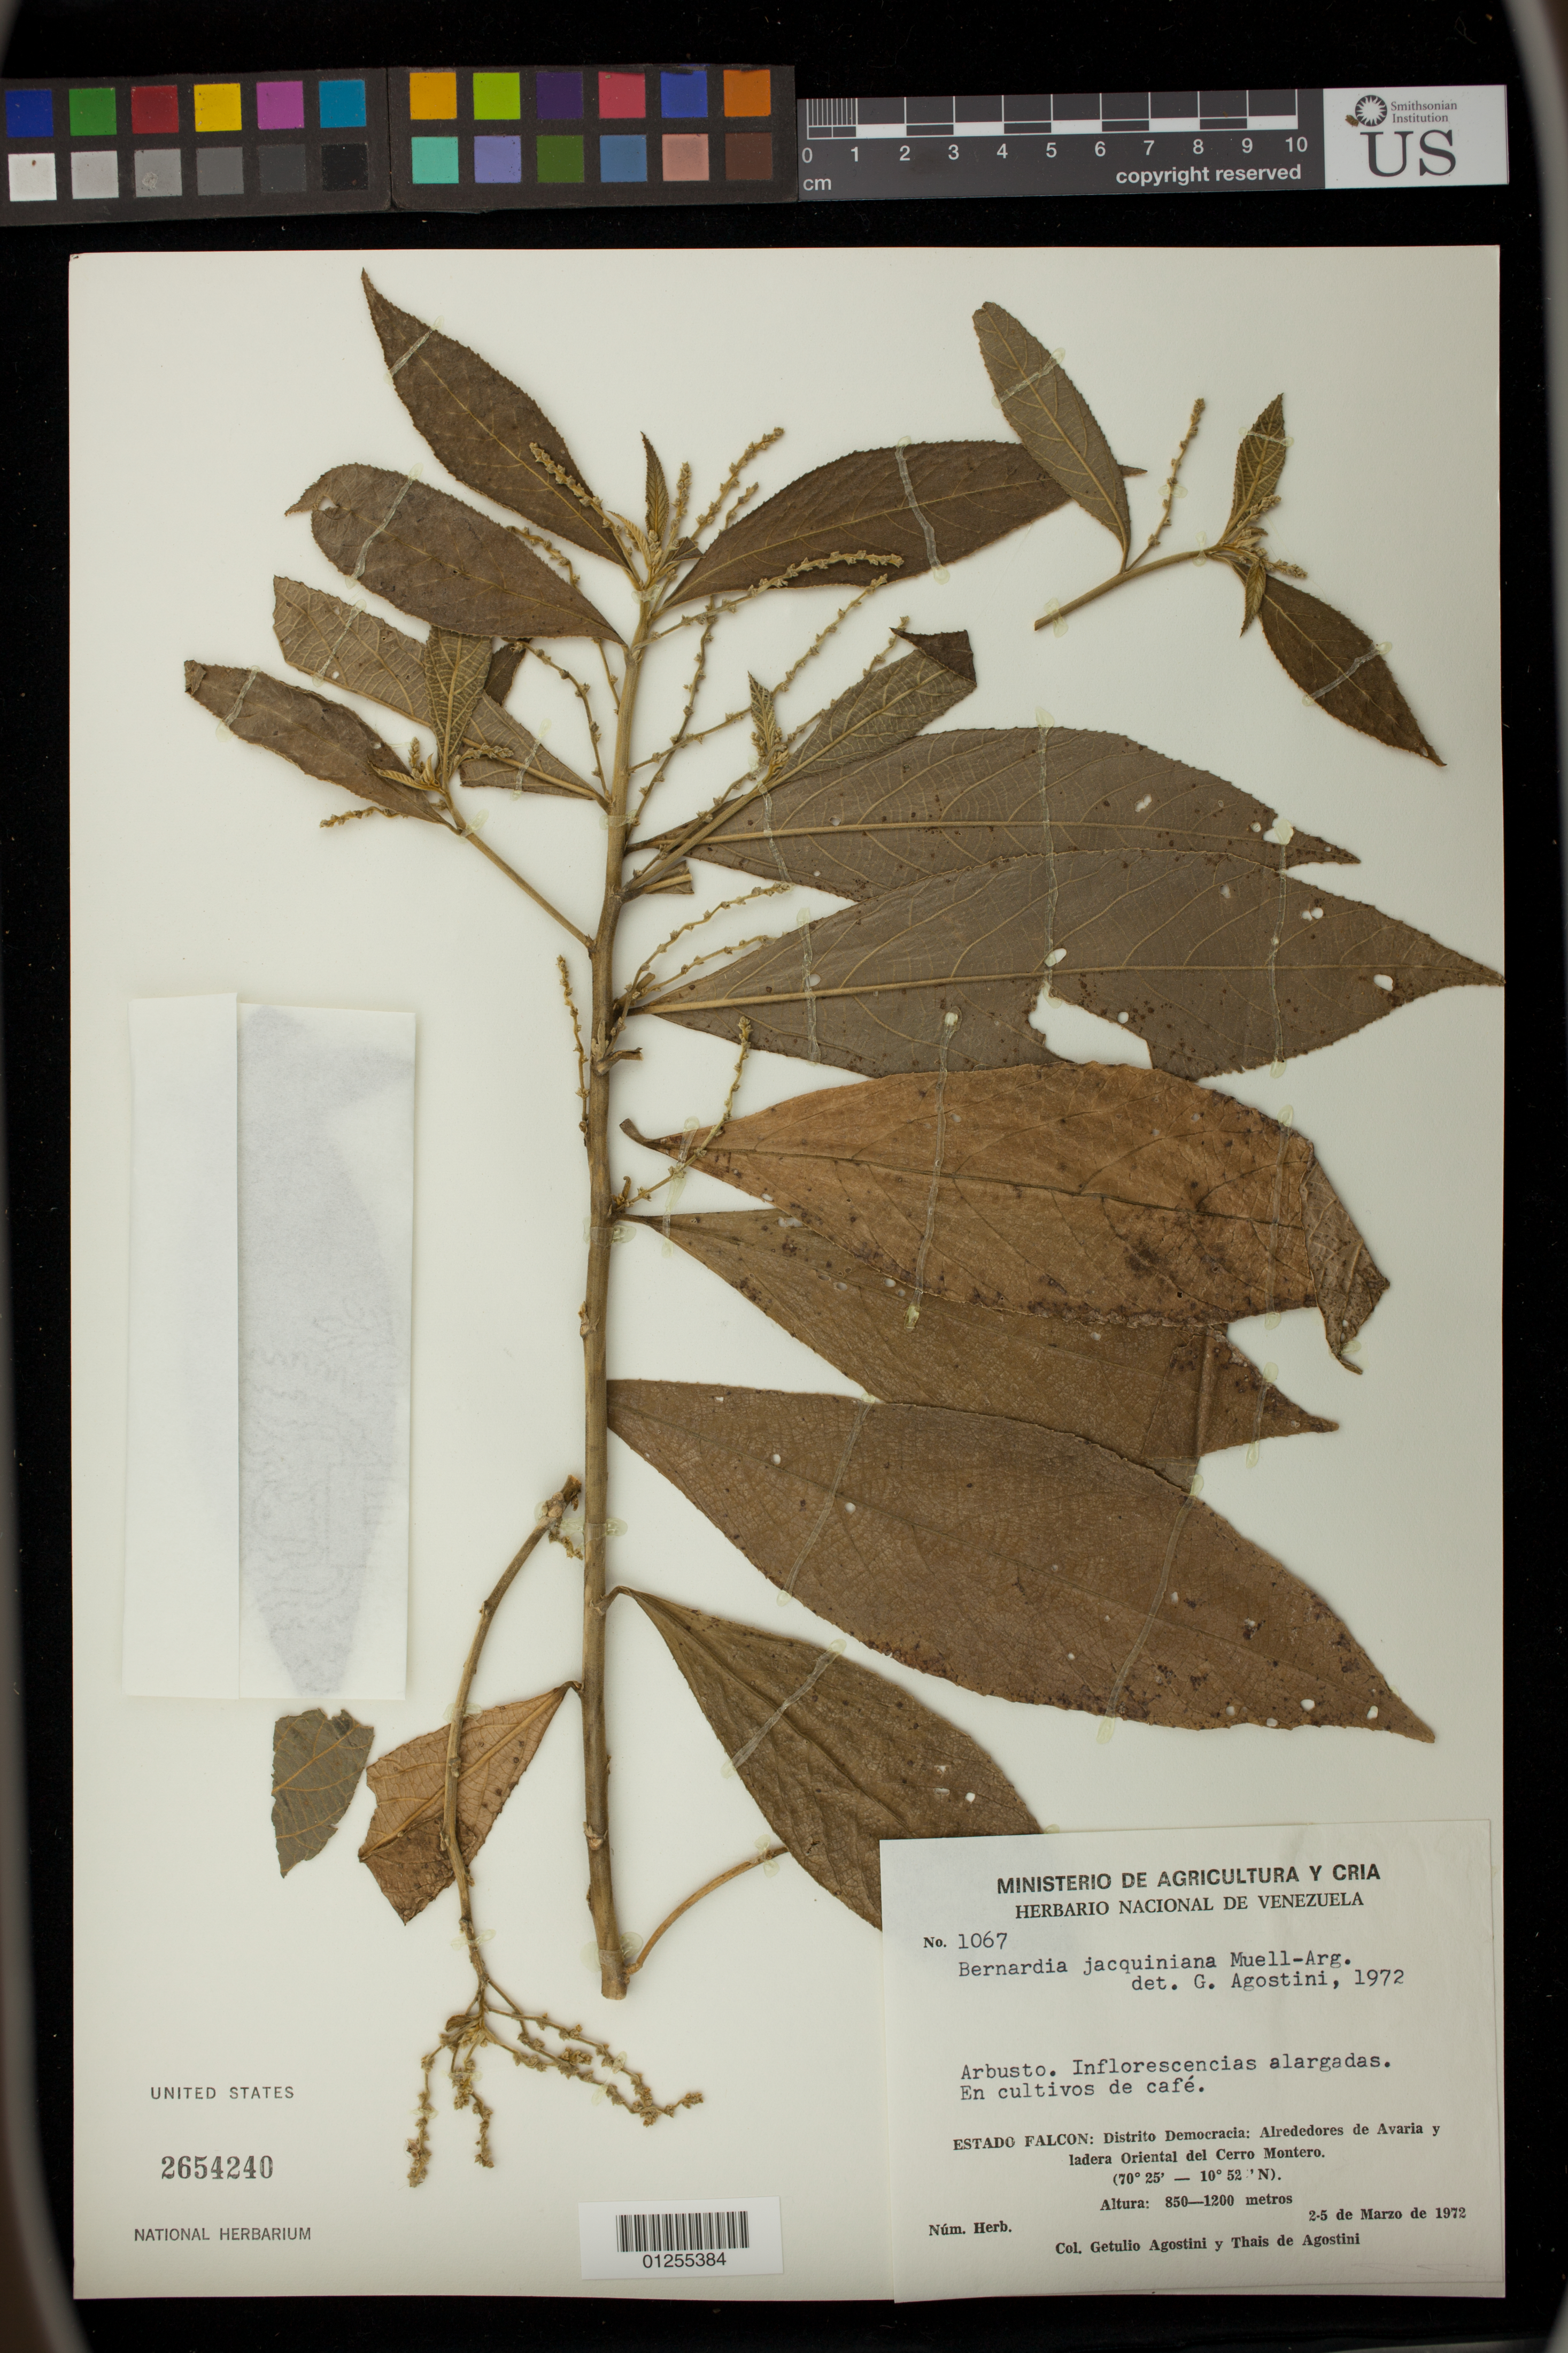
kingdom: Plantae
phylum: Tracheophyta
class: Magnoliopsida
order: Malpighiales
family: Euphorbiaceae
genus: Bernardia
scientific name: Bernardia jacquiniana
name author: Müll. Arg.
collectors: G. Agostini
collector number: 1067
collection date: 1972-03-02/1972-03-05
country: Venezuela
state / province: Falcón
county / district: Democracia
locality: Distrito Democracia; Alrededores de Avaria y ladera Oriental del Cerro Montero.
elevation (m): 850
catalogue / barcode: US 2654240